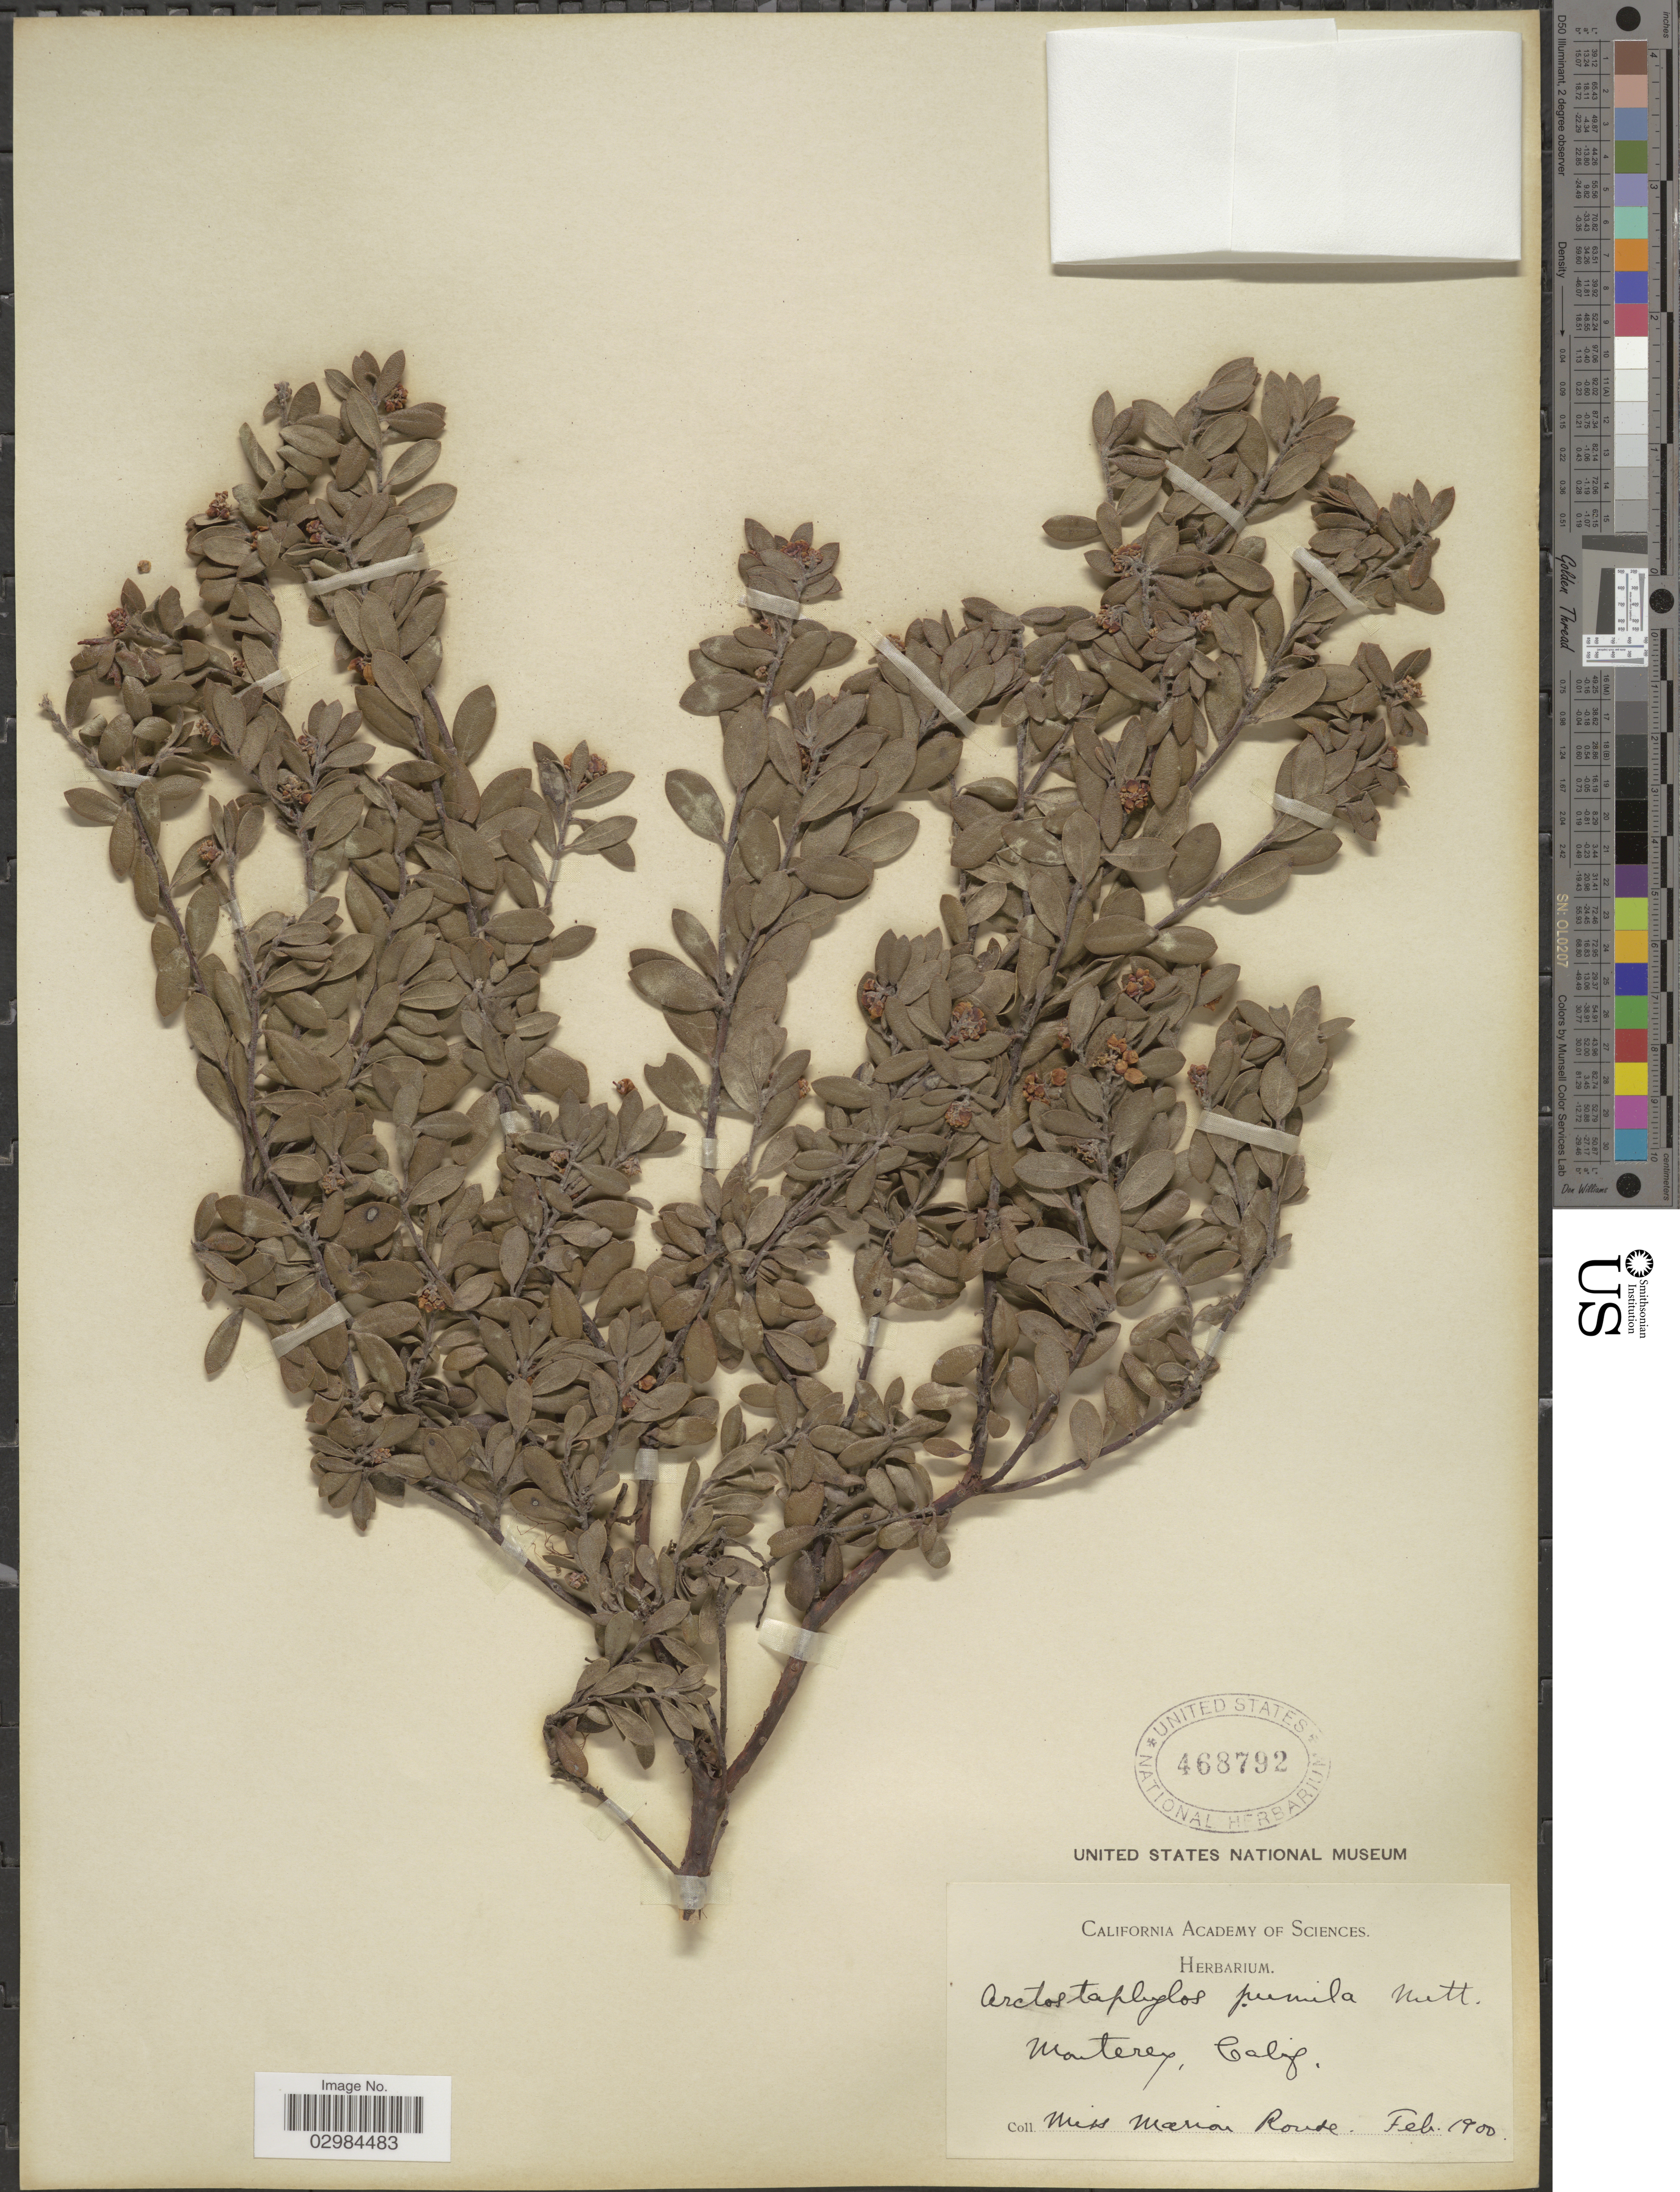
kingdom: Plantae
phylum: Tracheophyta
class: Magnoliopsida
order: Ericales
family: Ericaceae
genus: Arctostaphylos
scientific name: Arctostaphylos pumila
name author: Nutt.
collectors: M. Rouse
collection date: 1900-02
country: United States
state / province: California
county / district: Monterey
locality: Monterey, Calif.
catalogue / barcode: US 468792